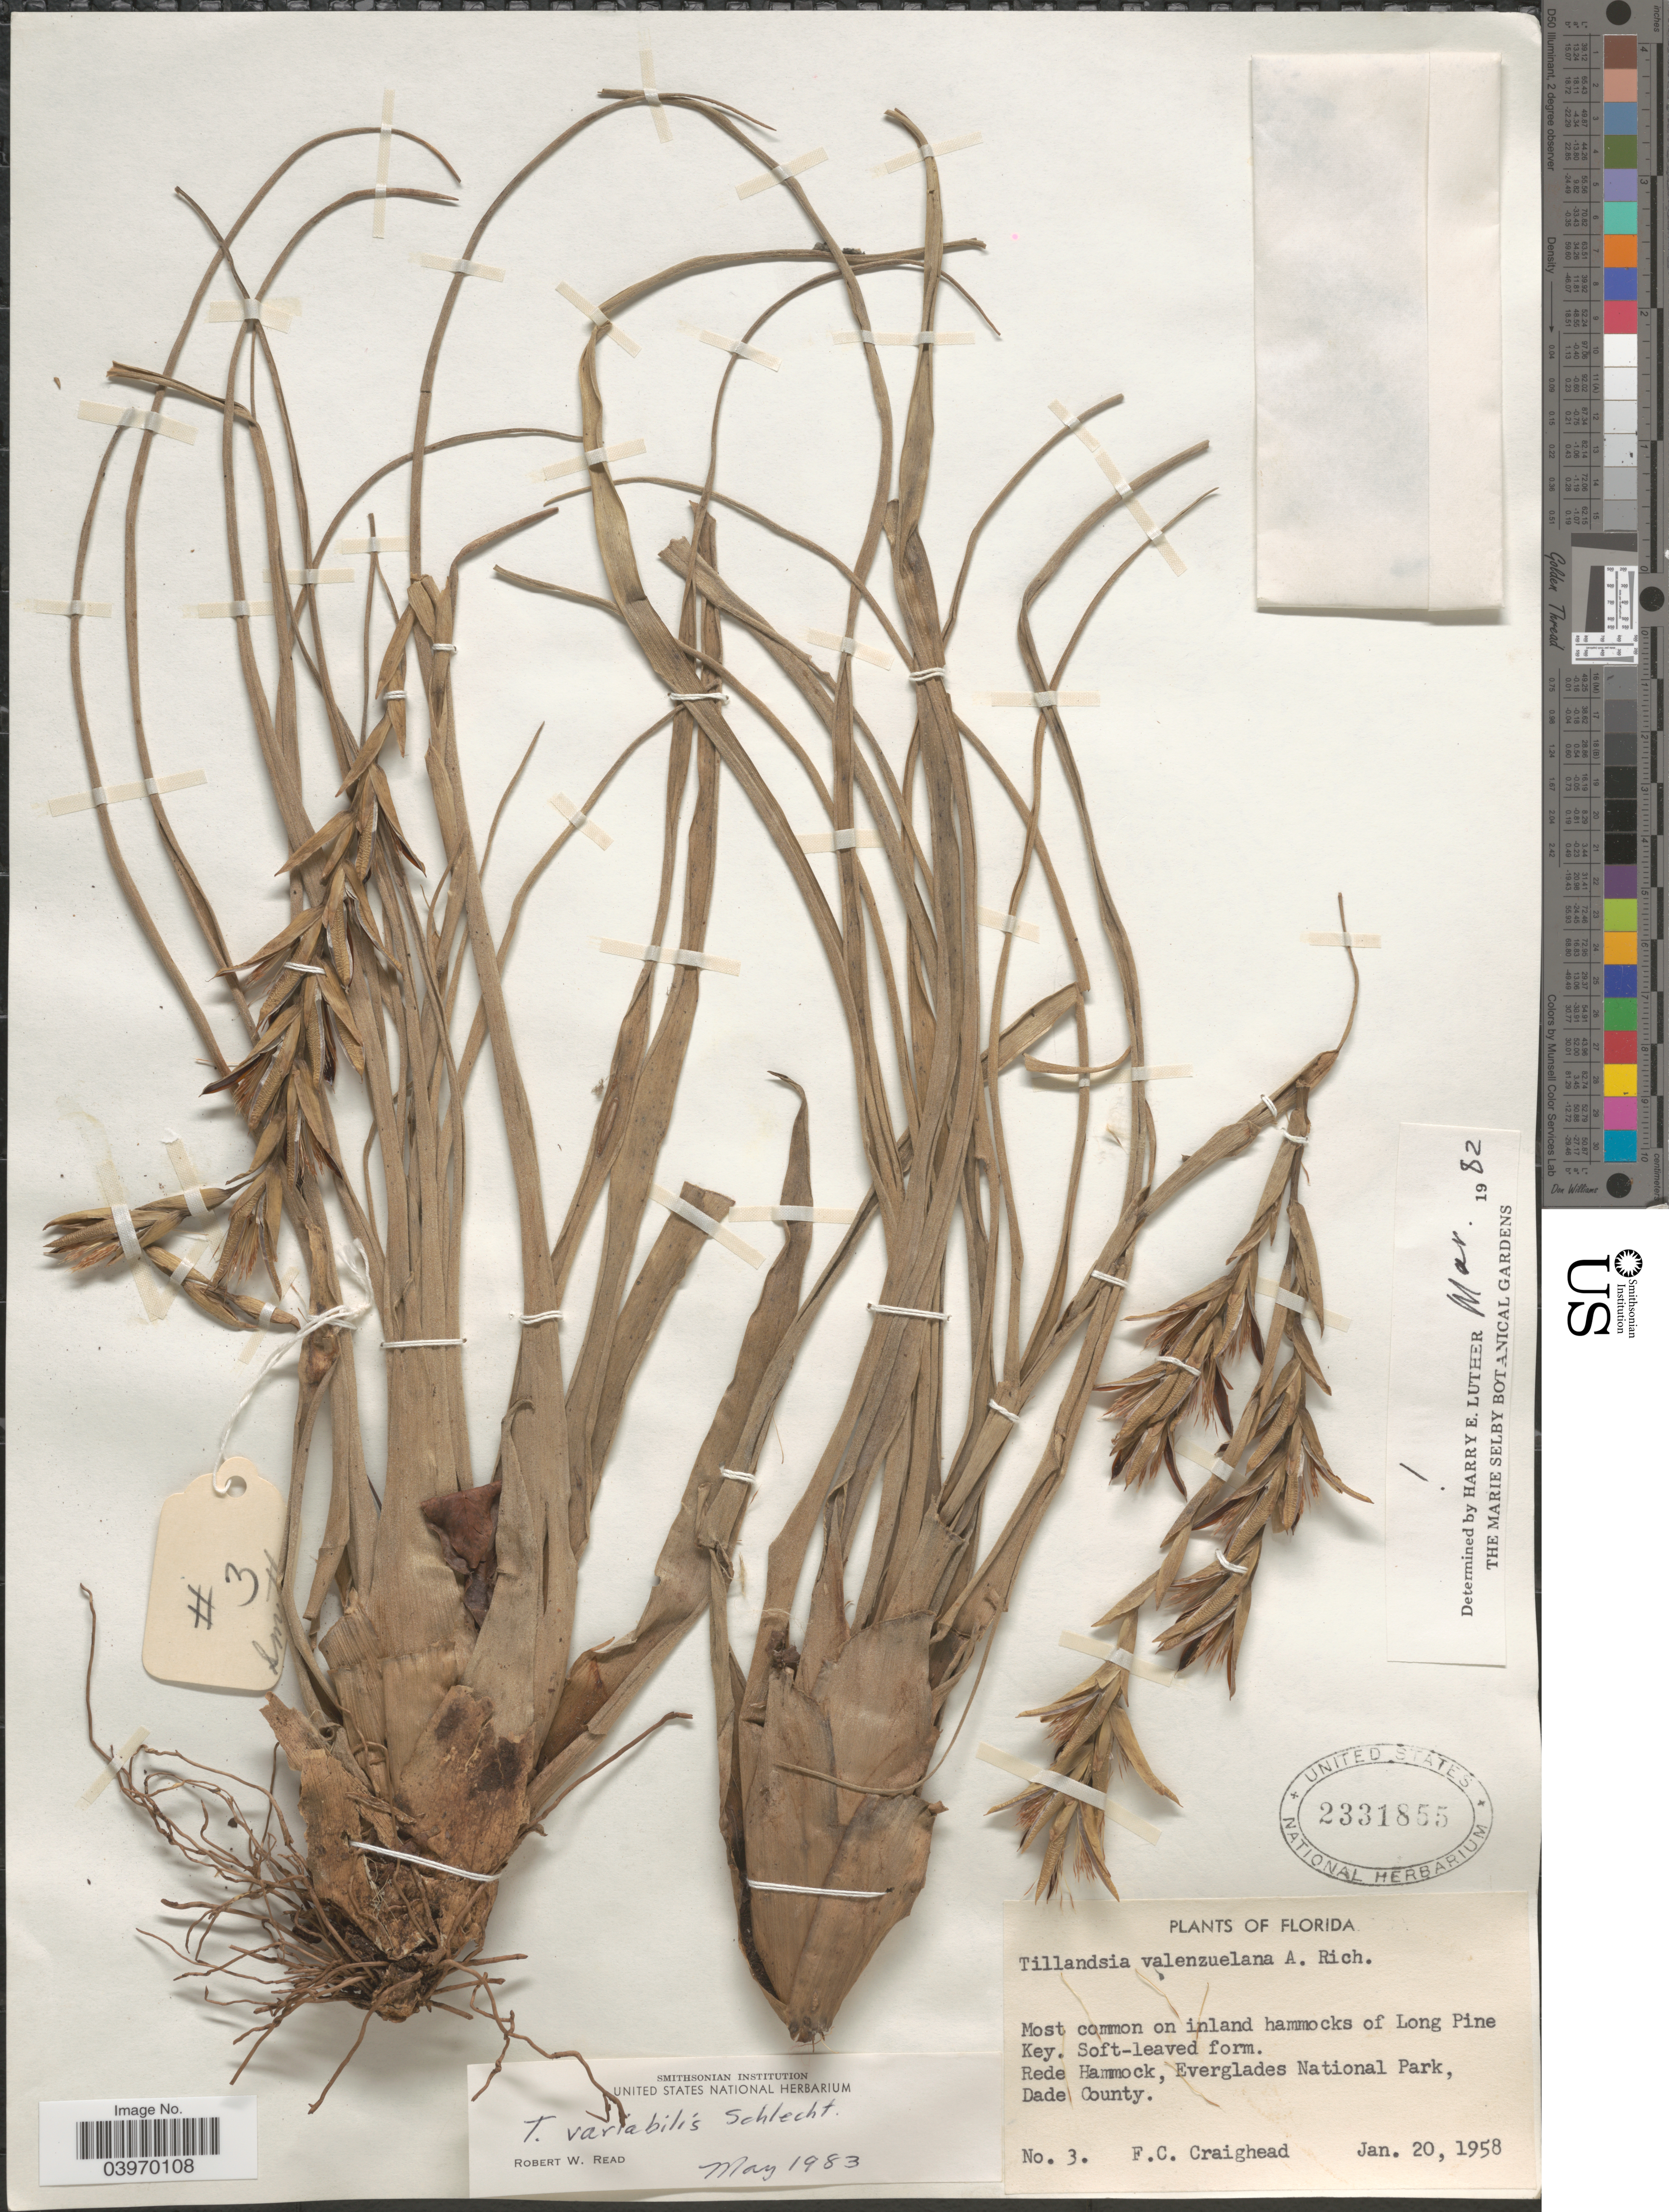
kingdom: Plantae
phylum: Tracheophyta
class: Liliopsida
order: Poales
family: Bromeliaceae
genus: Tillandsia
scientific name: Tillandsia variabilis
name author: Schltdl.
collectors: F. Craighead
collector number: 3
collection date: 1958-01-20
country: United States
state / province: Florida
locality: Most common on inland hammocks of Long Pine Key. Rede Hammock, Everglades National Park, Dade County.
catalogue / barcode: US 2331855